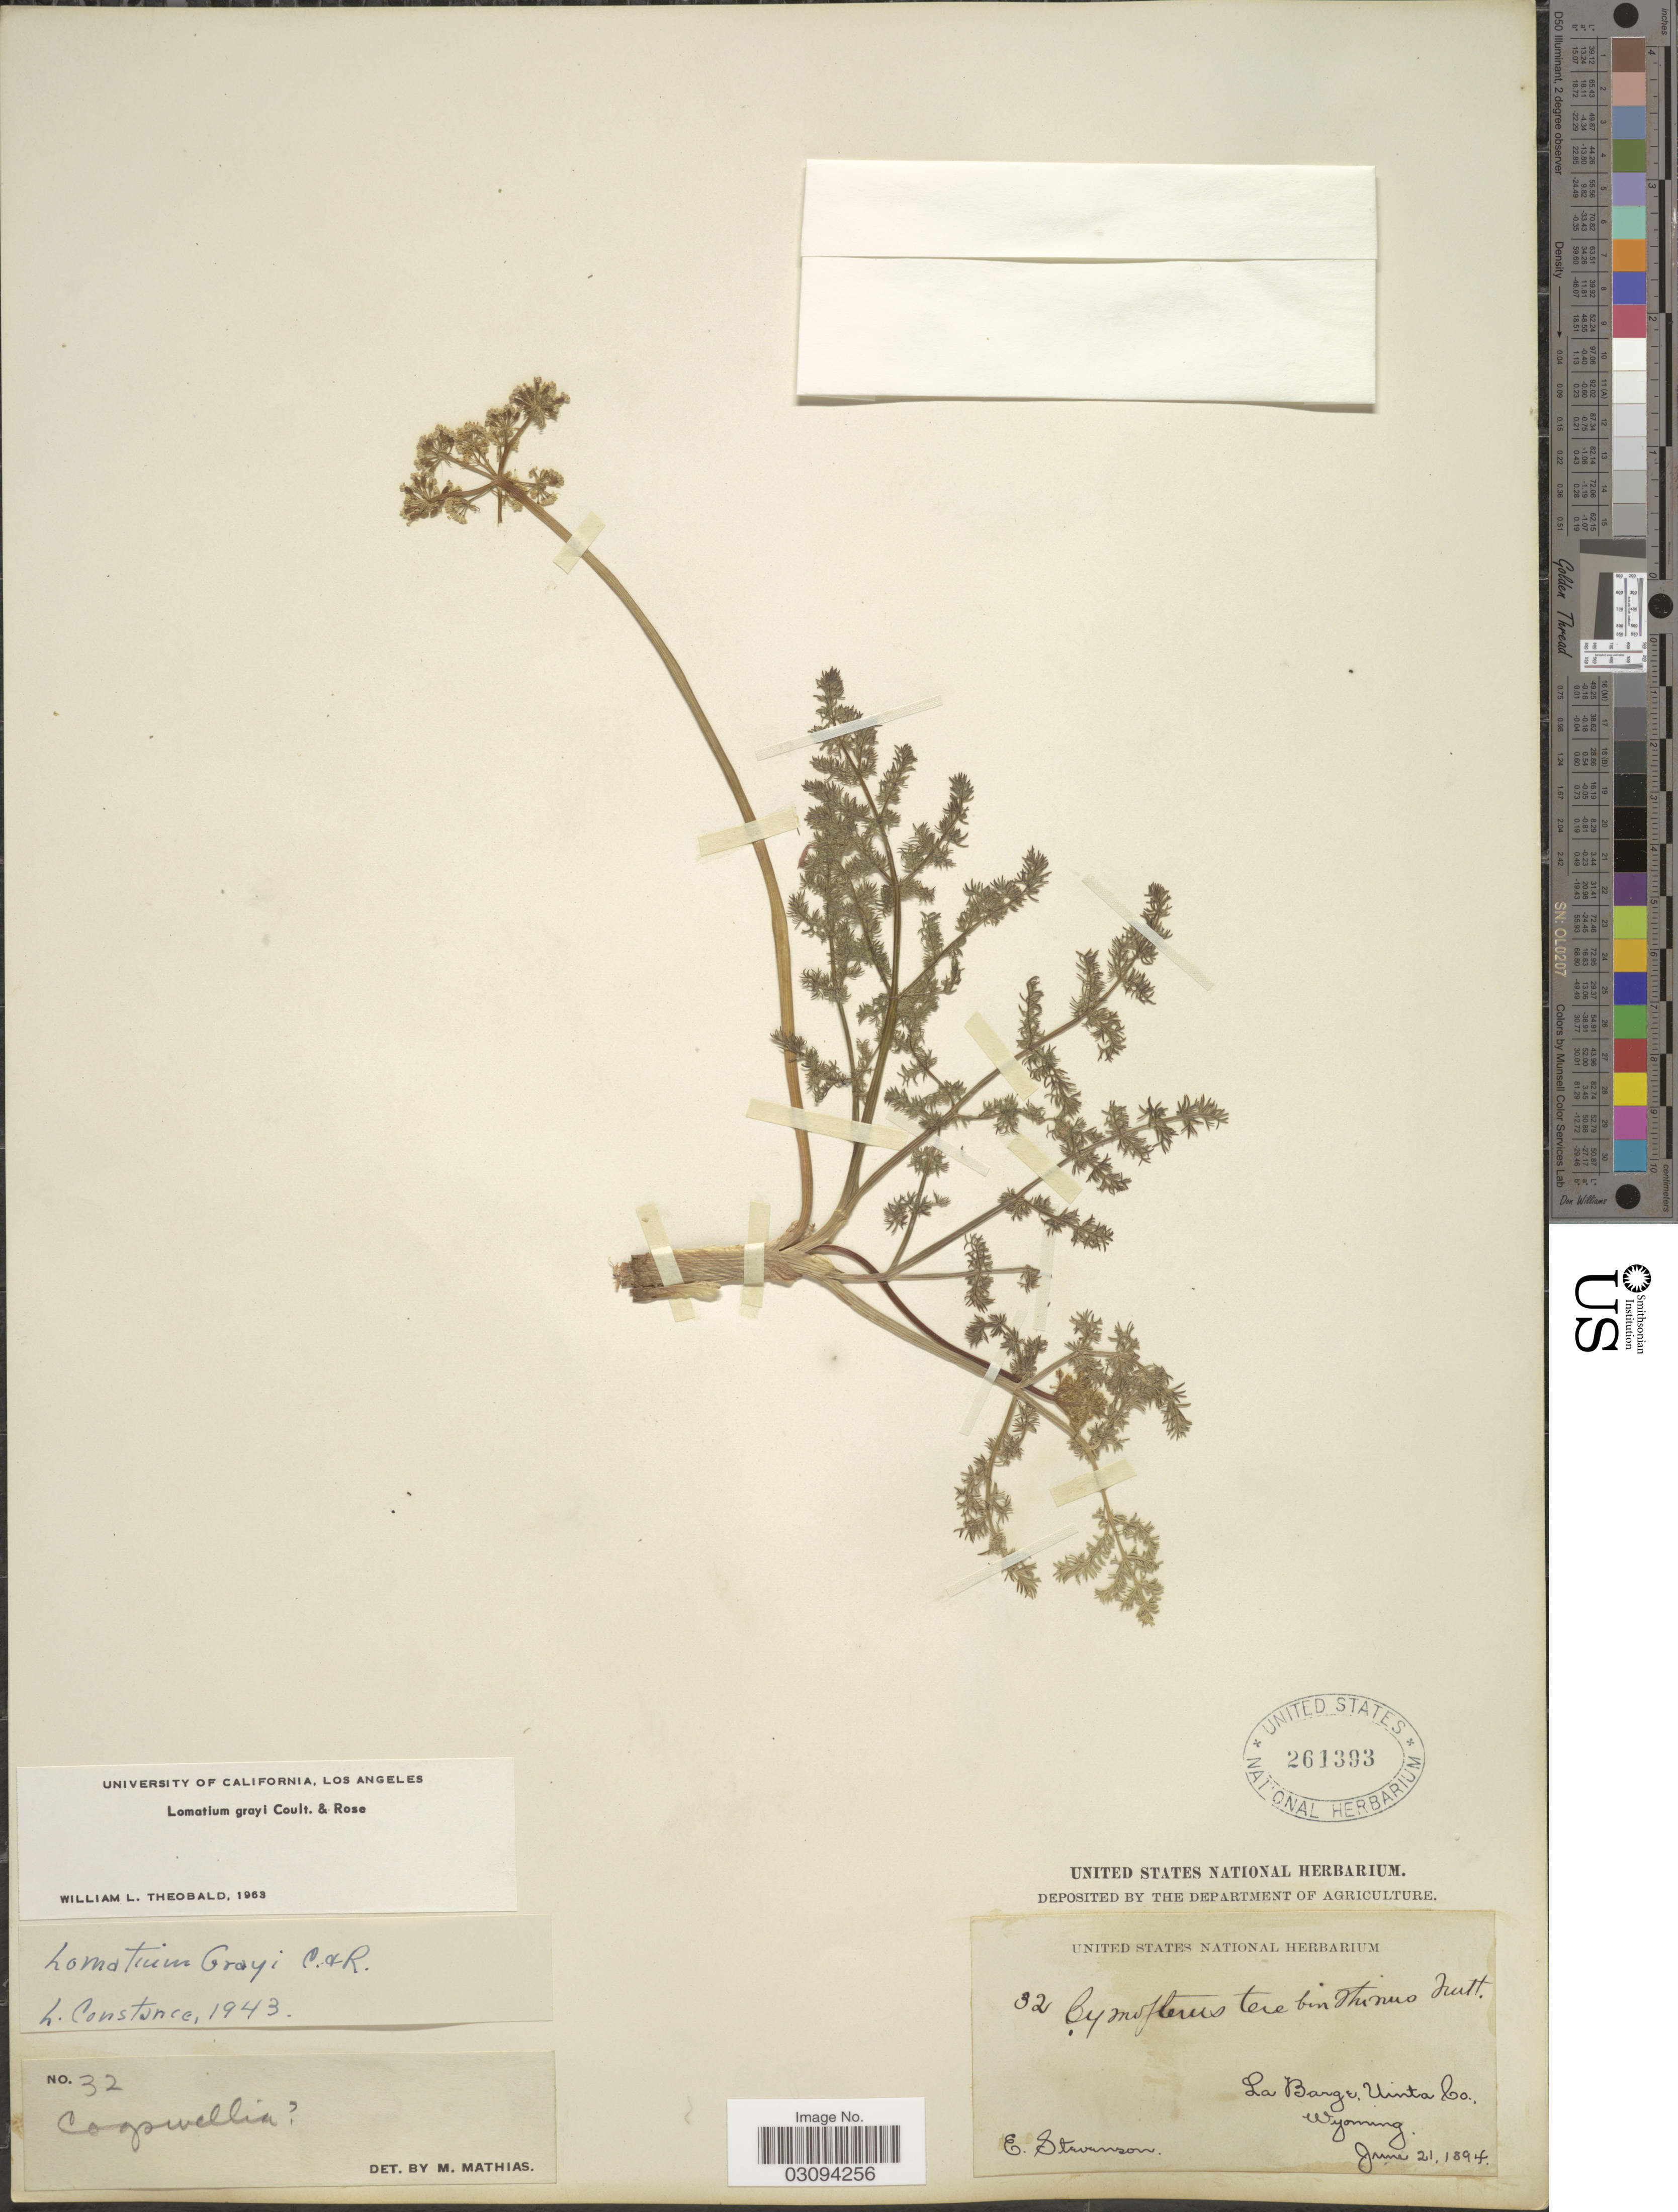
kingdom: Plantae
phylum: Tracheophyta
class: Magnoliopsida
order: Apiales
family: Apiaceae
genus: Lomatium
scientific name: Lomatium grayi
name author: (J.M. Coult. & Rose) J.M. Coult. & Rose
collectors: E. Stevenson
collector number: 32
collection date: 1894-06-21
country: United States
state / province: Wyoming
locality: La Barge, Uinta Co.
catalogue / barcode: US 261393